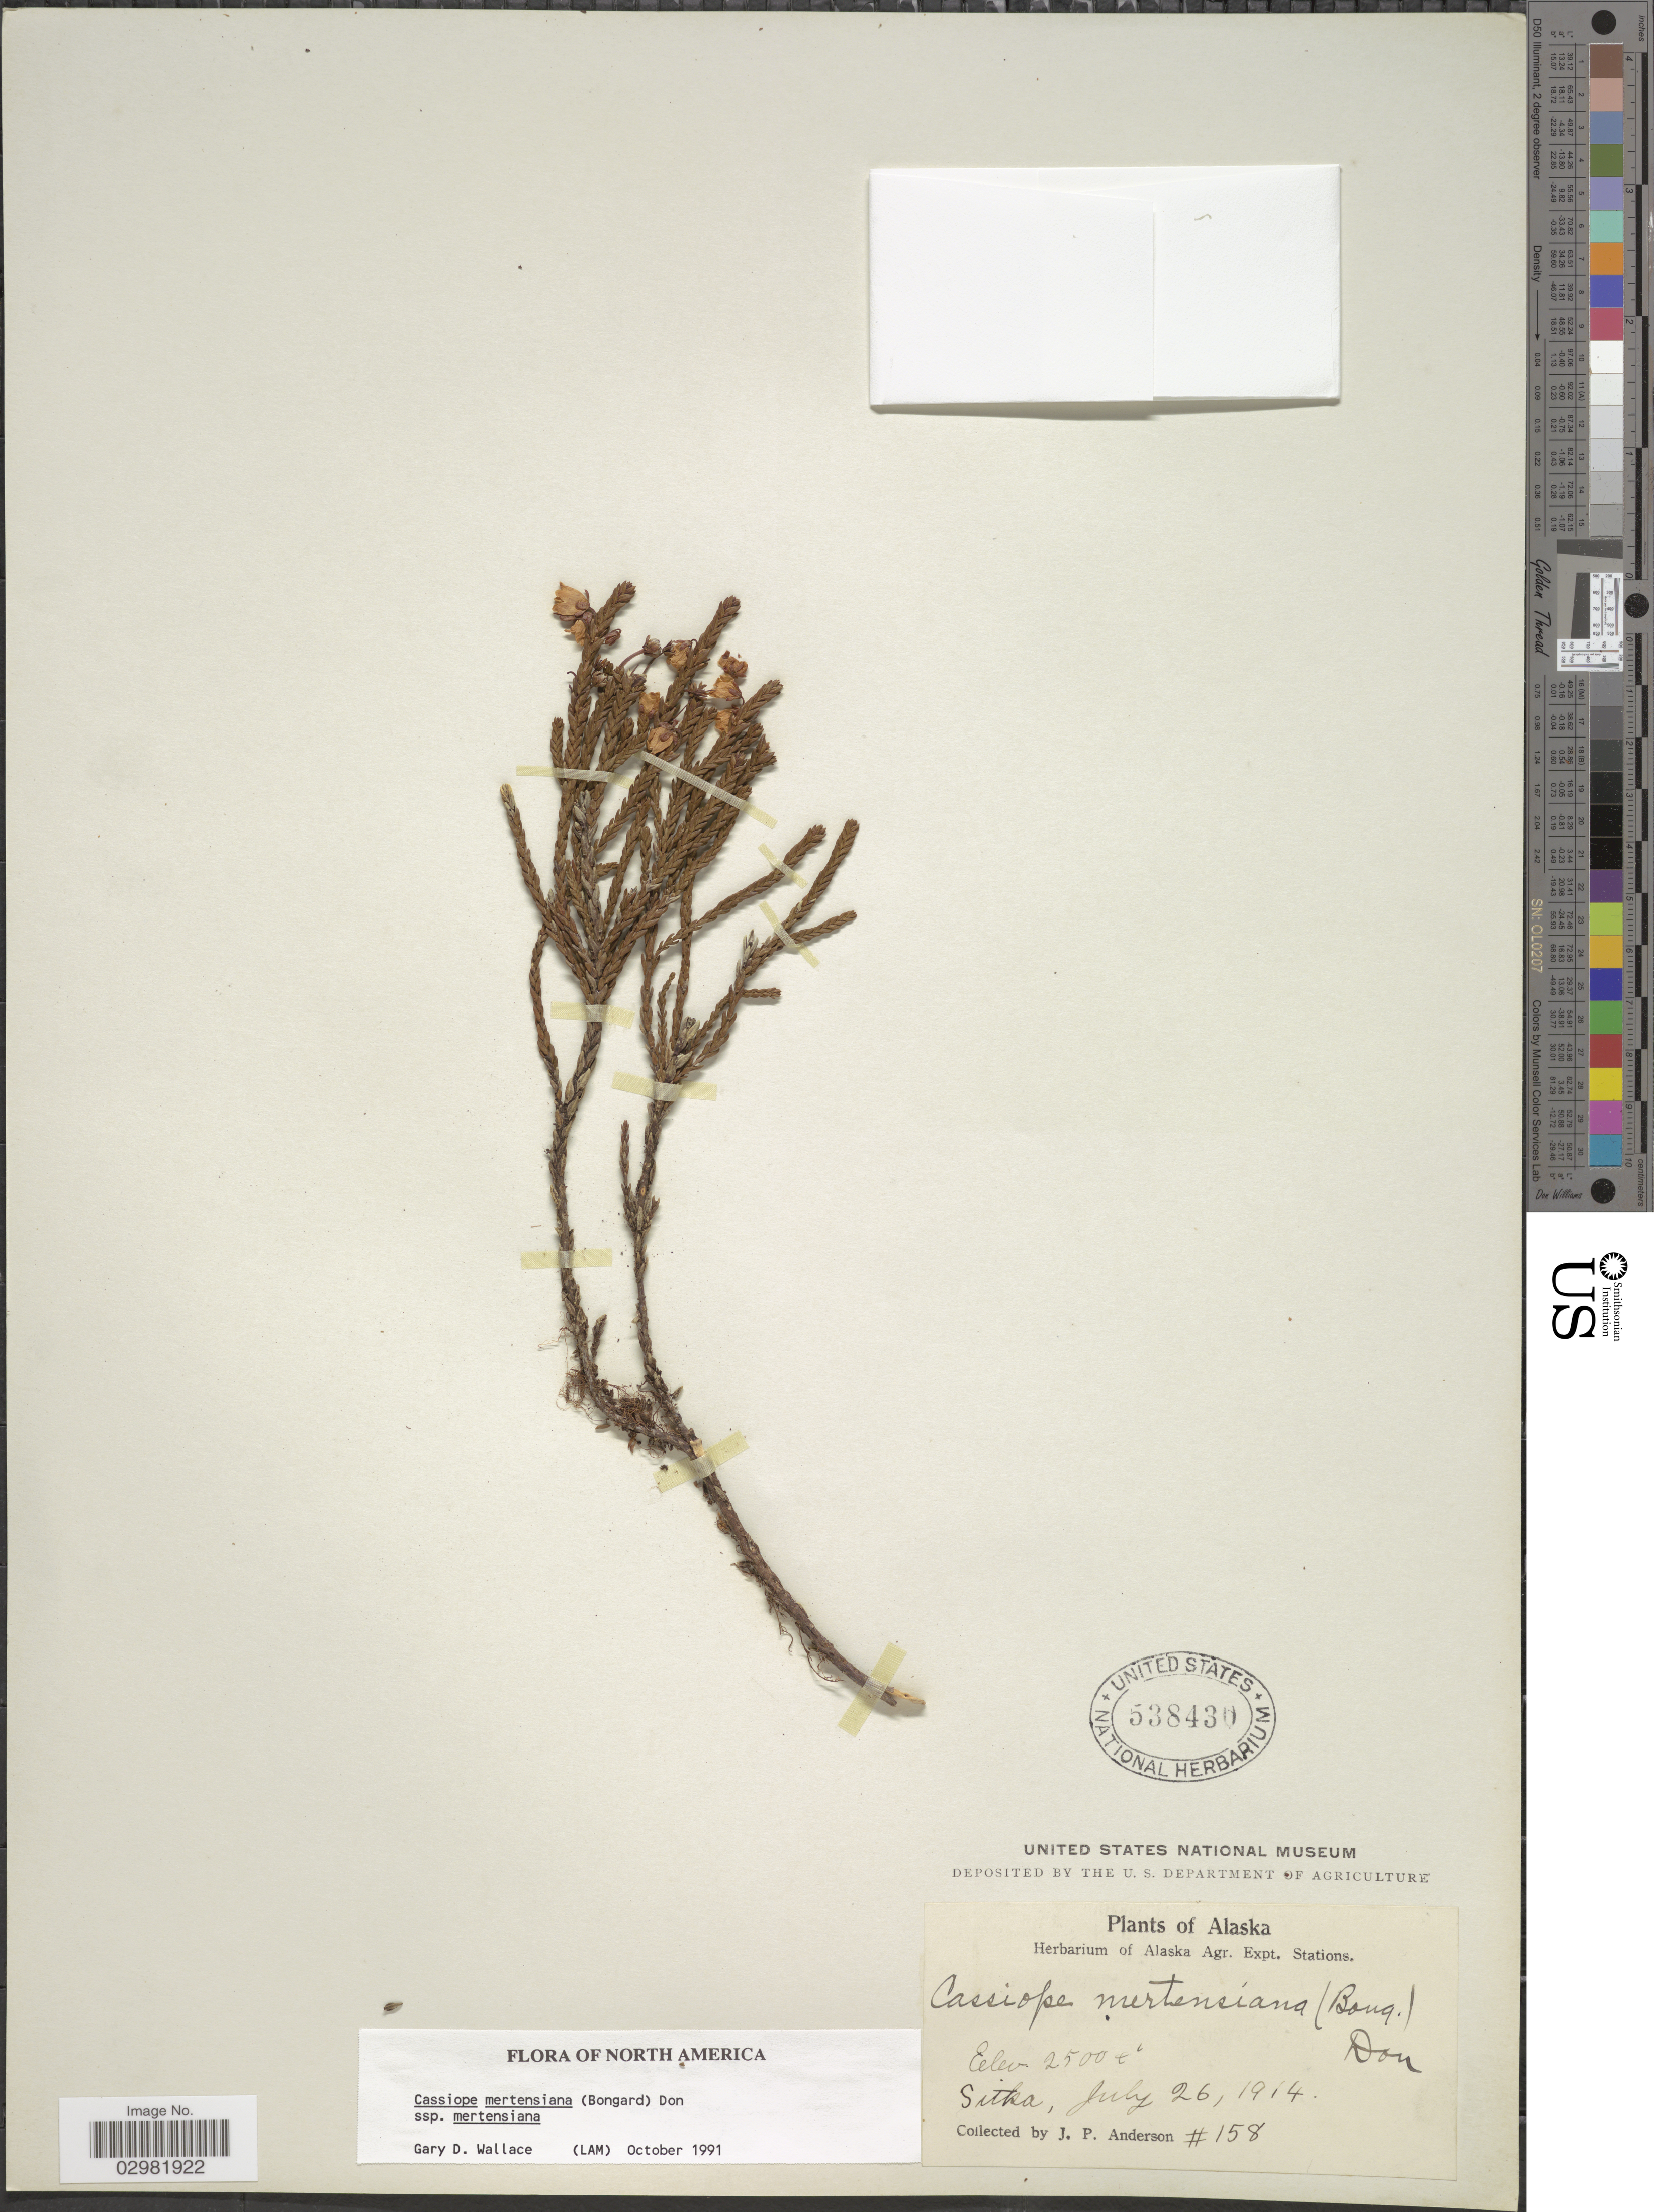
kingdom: Plantae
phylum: Tracheophyta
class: Magnoliopsida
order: Ericales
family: Ericaceae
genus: Cassiope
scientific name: Cassiope mertensiana subsp. mertensiana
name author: (Bong.) G. Don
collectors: J. P. Anderson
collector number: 158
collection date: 1914-07-26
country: United States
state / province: Alaska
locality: Sitka.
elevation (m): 762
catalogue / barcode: US 538430